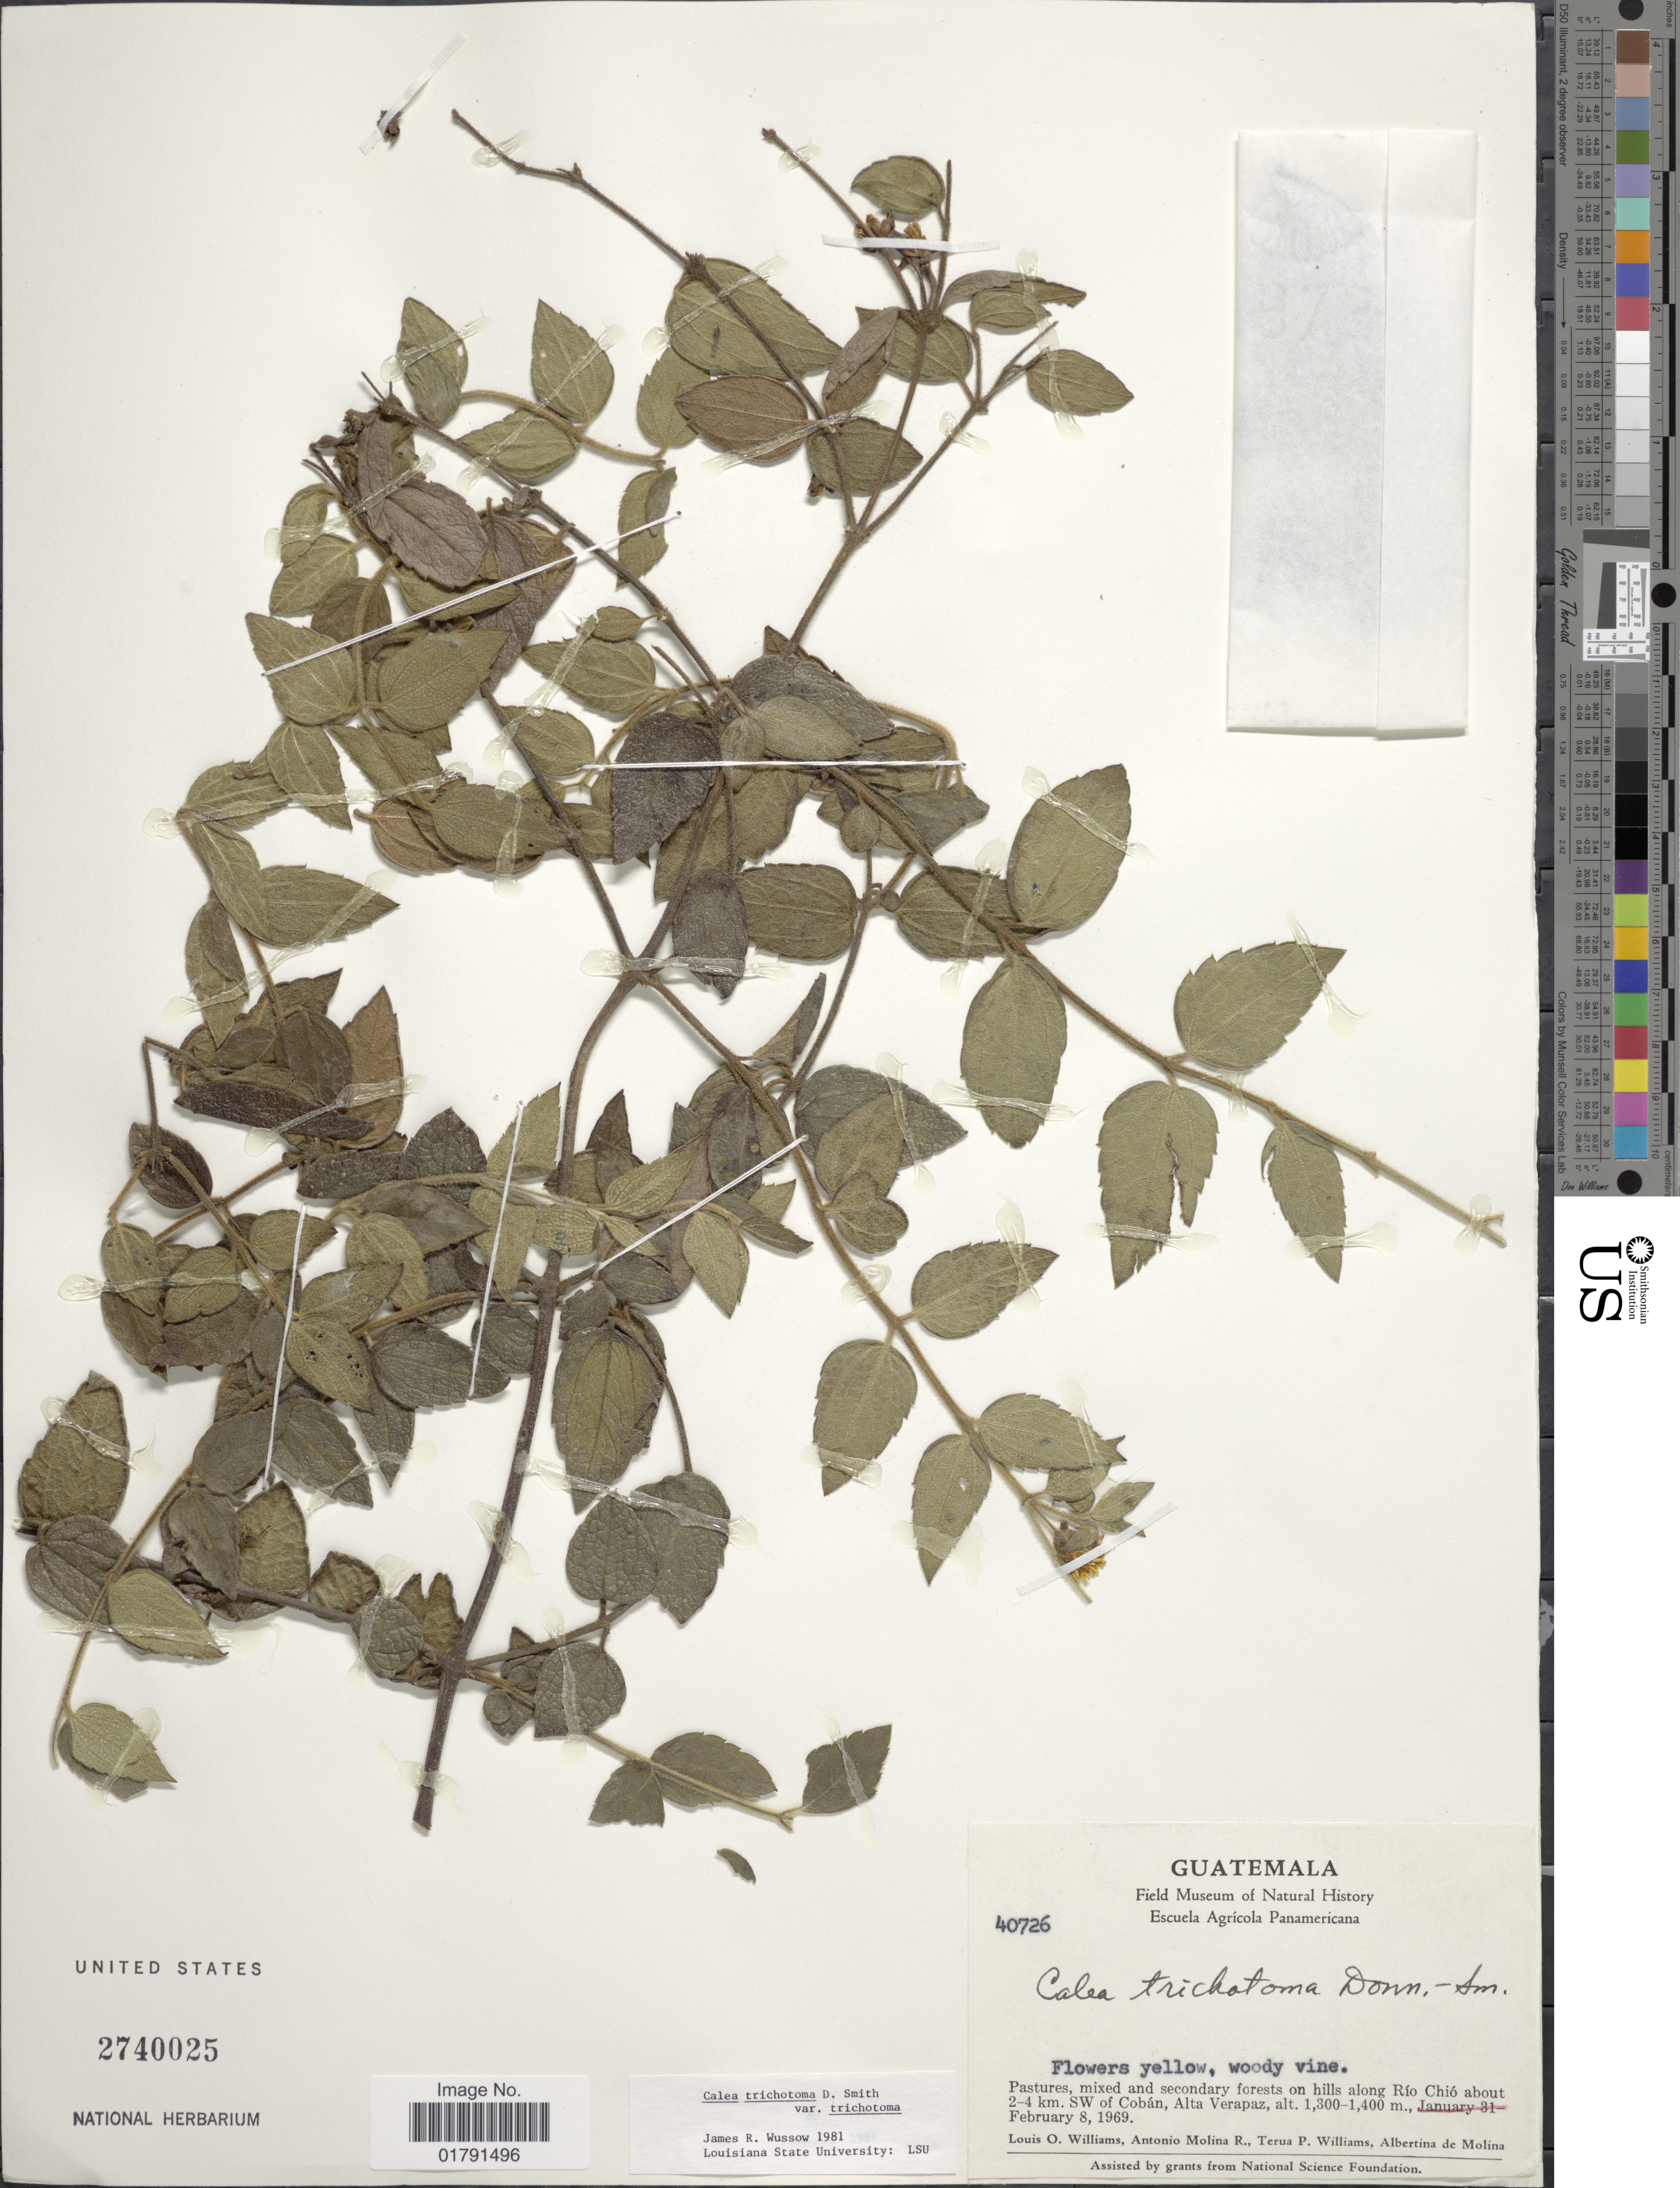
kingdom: Plantae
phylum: Tracheophyta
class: Magnoliopsida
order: Asterales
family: Asteraceae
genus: Calea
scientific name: Calea trichotoma var. trichotoma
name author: Donn. Sm.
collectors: L. O. Williams, A. Molina R., T. P. Williams & A. R. Molina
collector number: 40726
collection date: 1969-02-08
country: Guatemala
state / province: Alta Verapaz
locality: Hills along Rio Chio about 2-4 km SW of Coban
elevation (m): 1300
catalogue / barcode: US 2740025